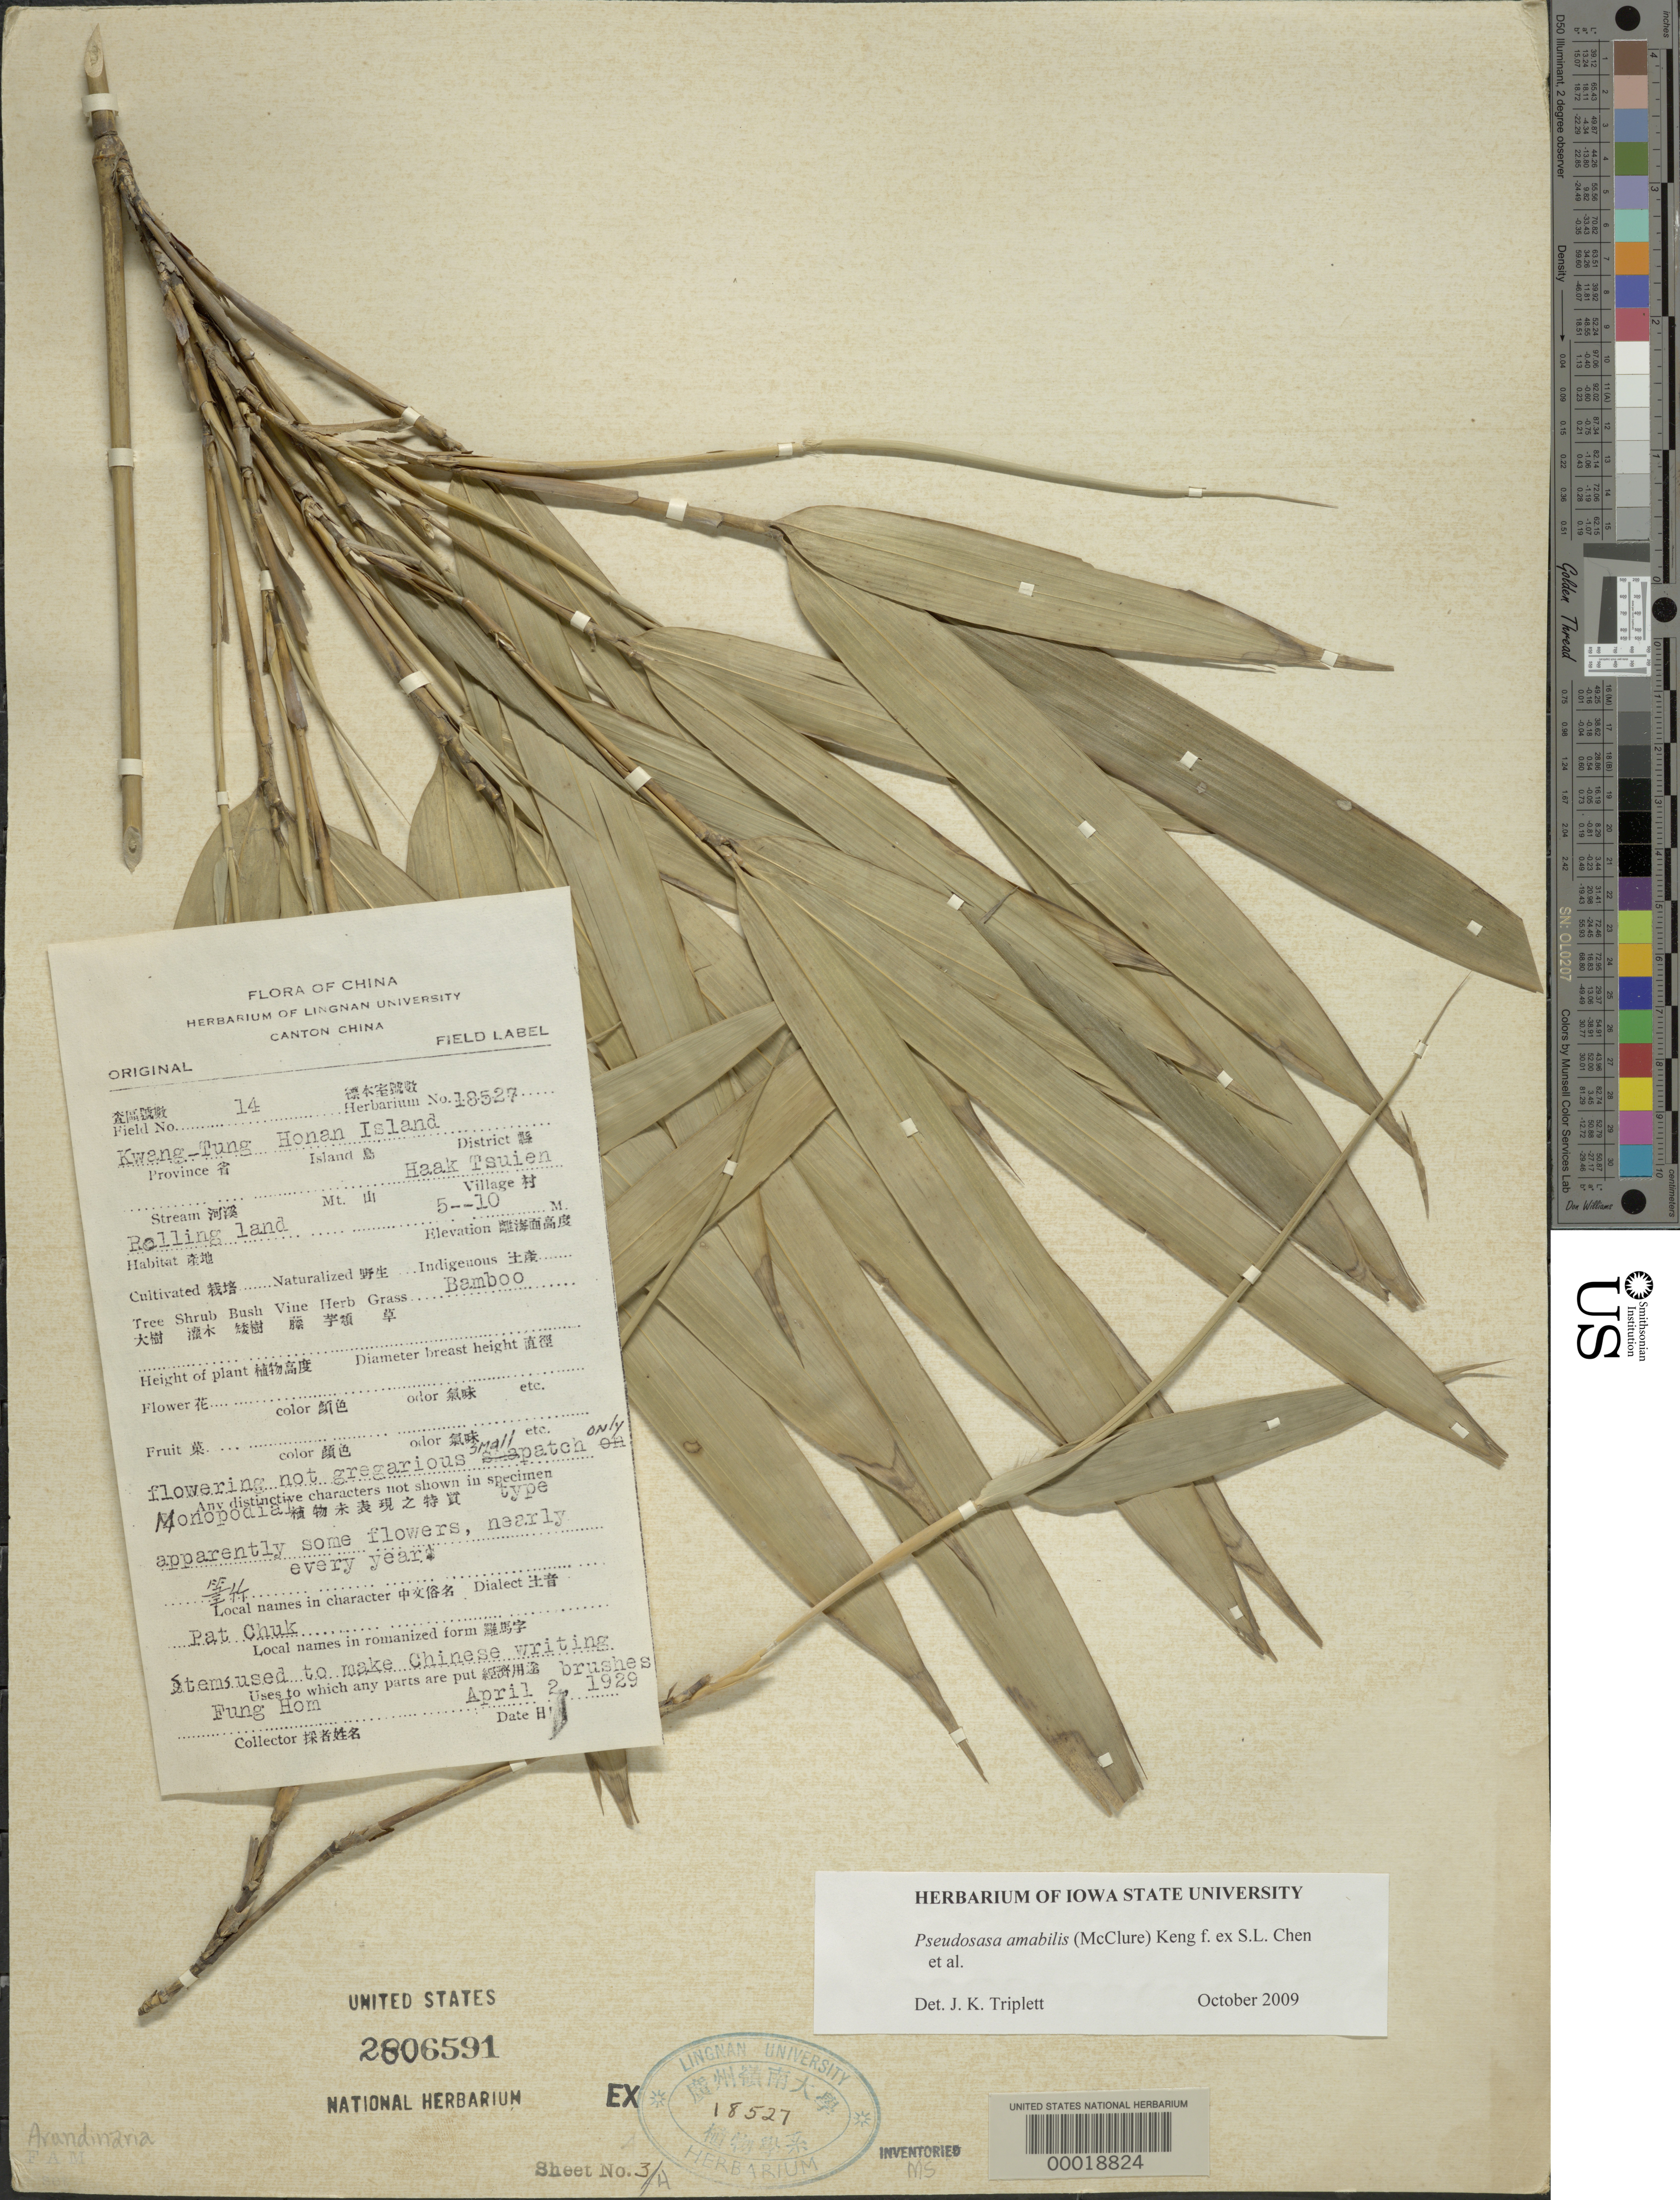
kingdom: Plantae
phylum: Tracheophyta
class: Liliopsida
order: Poales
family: Poaceae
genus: Pseudosasa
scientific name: Pseudosasa amabilis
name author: (McClure) Keng f.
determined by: Triplett, J. K.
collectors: H. L. Fung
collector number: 14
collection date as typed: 2 Apr 1929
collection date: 1929-04-02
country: China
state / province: Guangdong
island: Honan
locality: Haak Tsuien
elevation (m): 5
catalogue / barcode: US 2806591